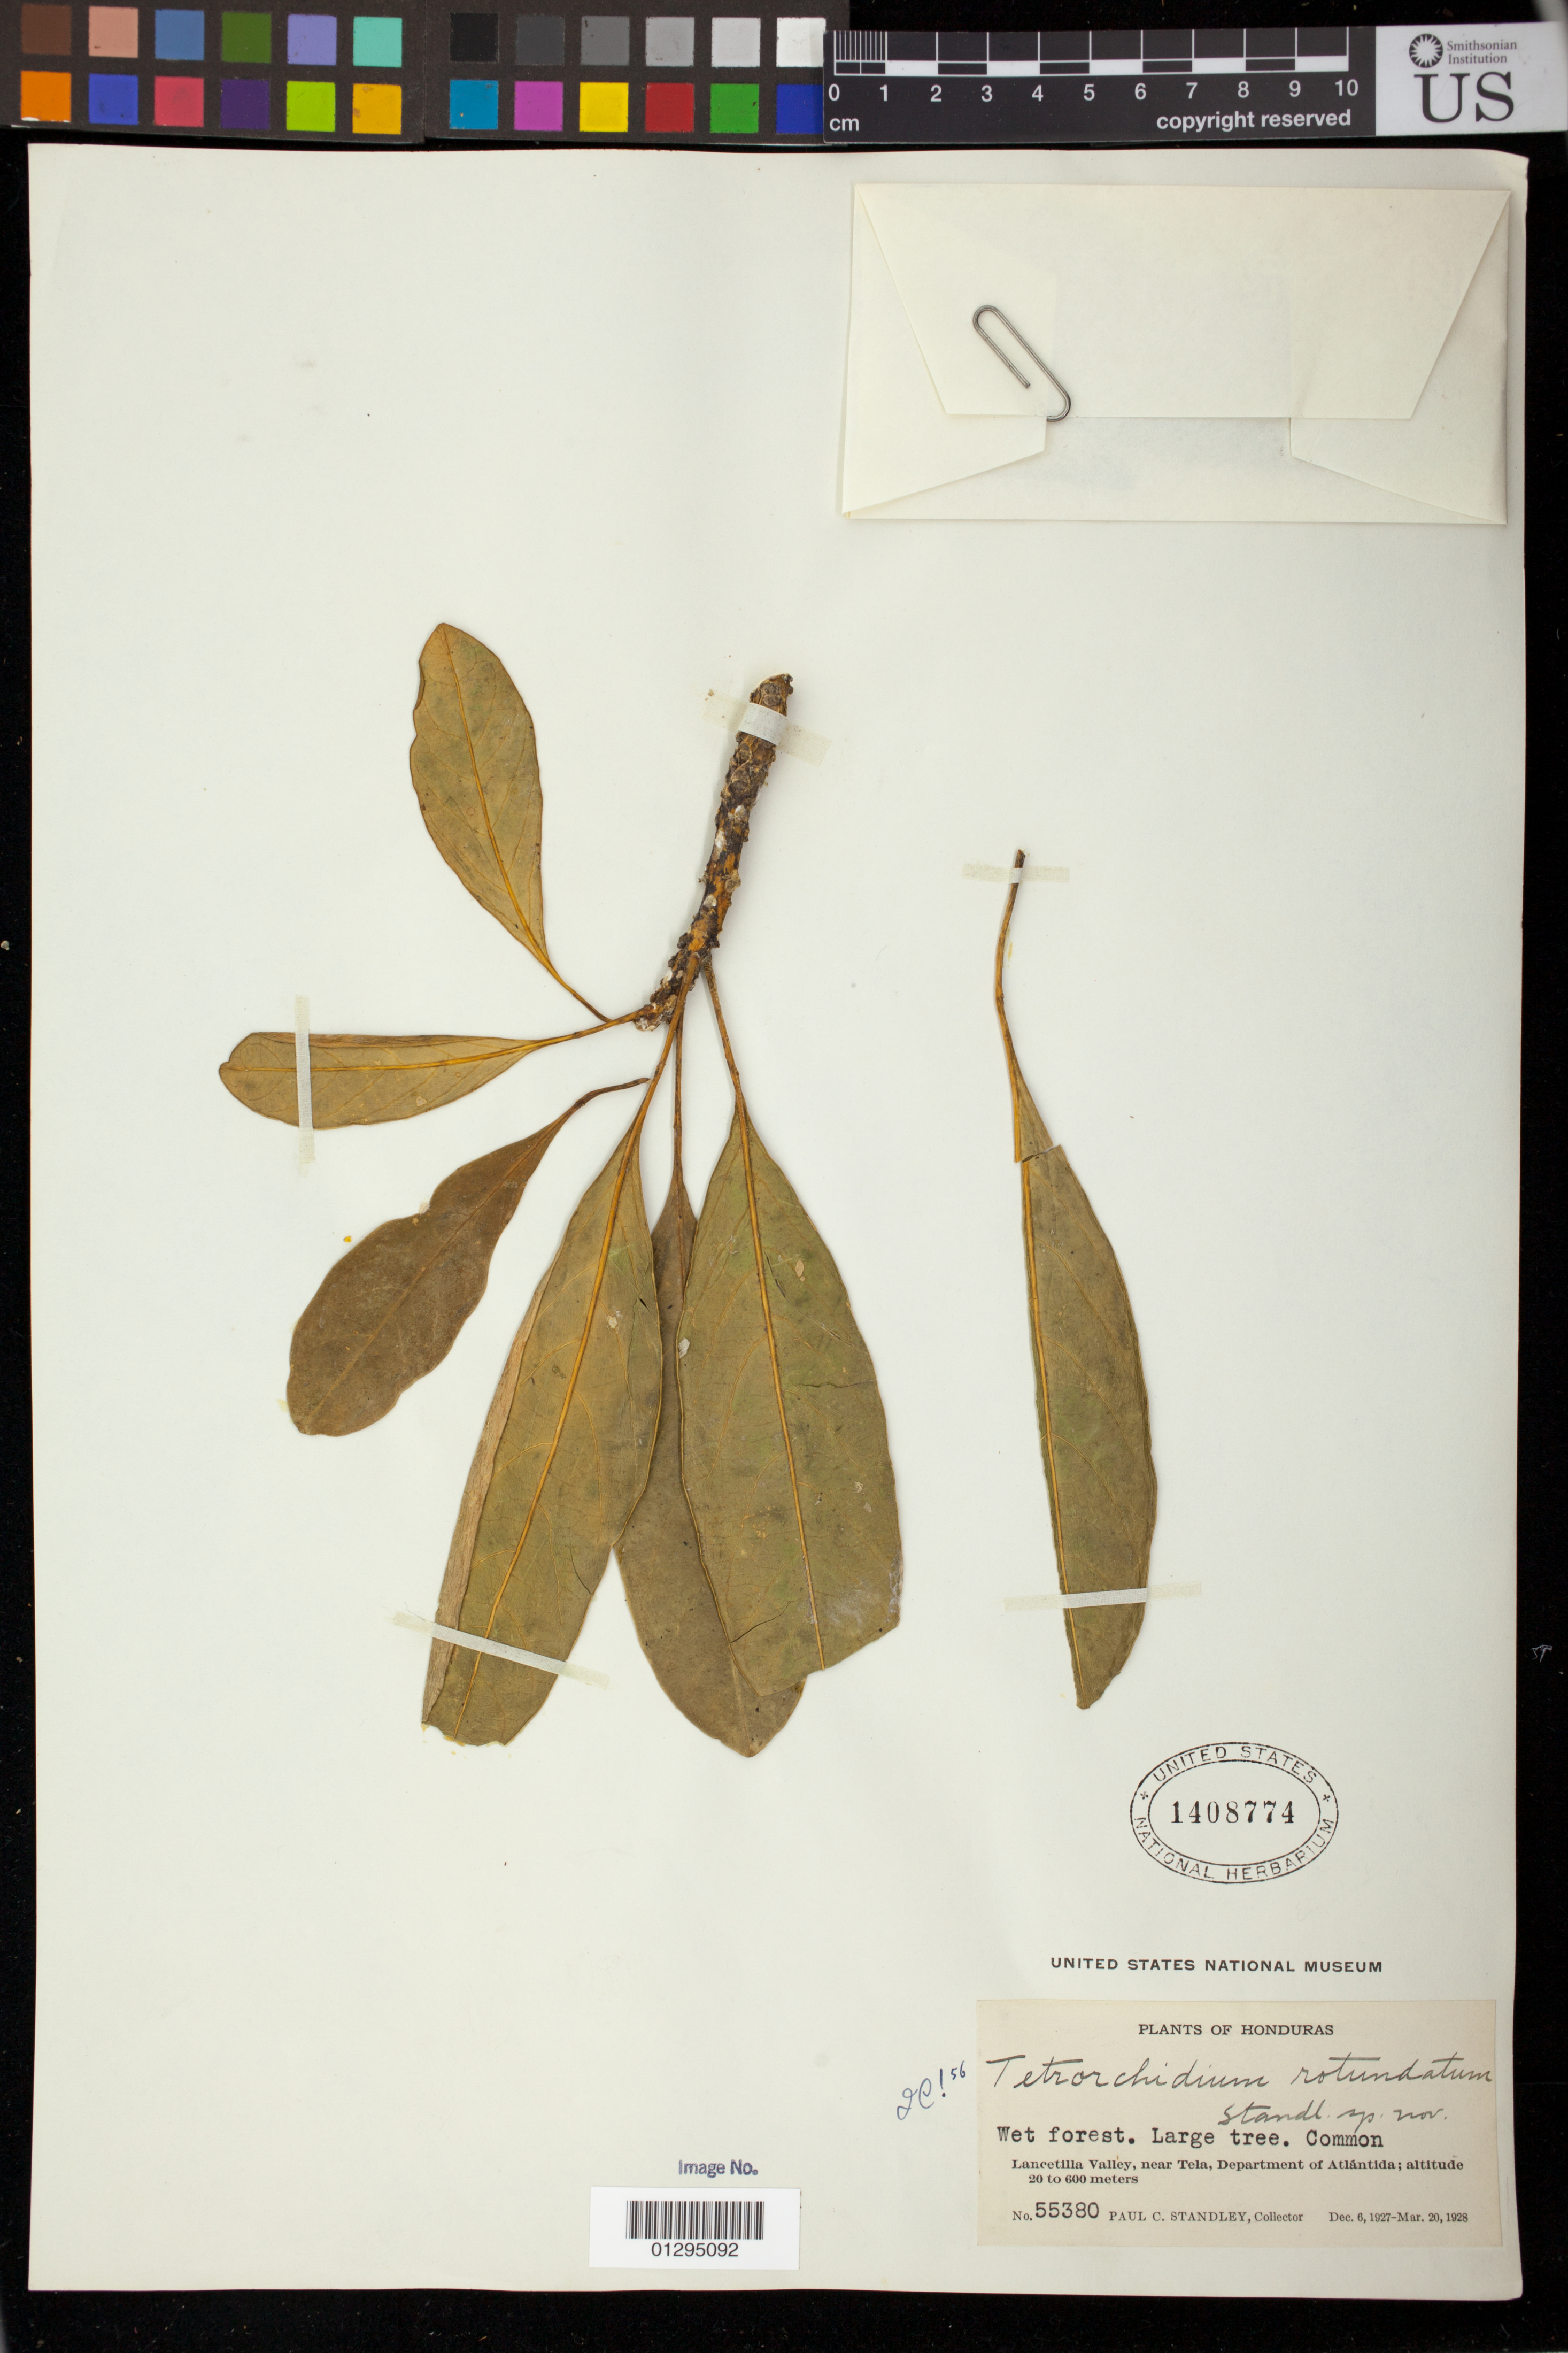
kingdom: Plantae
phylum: Tracheophyta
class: Magnoliopsida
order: Malpighiales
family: Euphorbiaceae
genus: Tetrorchidium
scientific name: Tetrorchidium rotundatum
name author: Standl.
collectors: P. C. Standley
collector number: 55380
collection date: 1927-12-06/1928-03-20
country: Honduras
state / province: Atlántida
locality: Lancetilla Velley, near Tela,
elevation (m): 20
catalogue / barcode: US 1408774